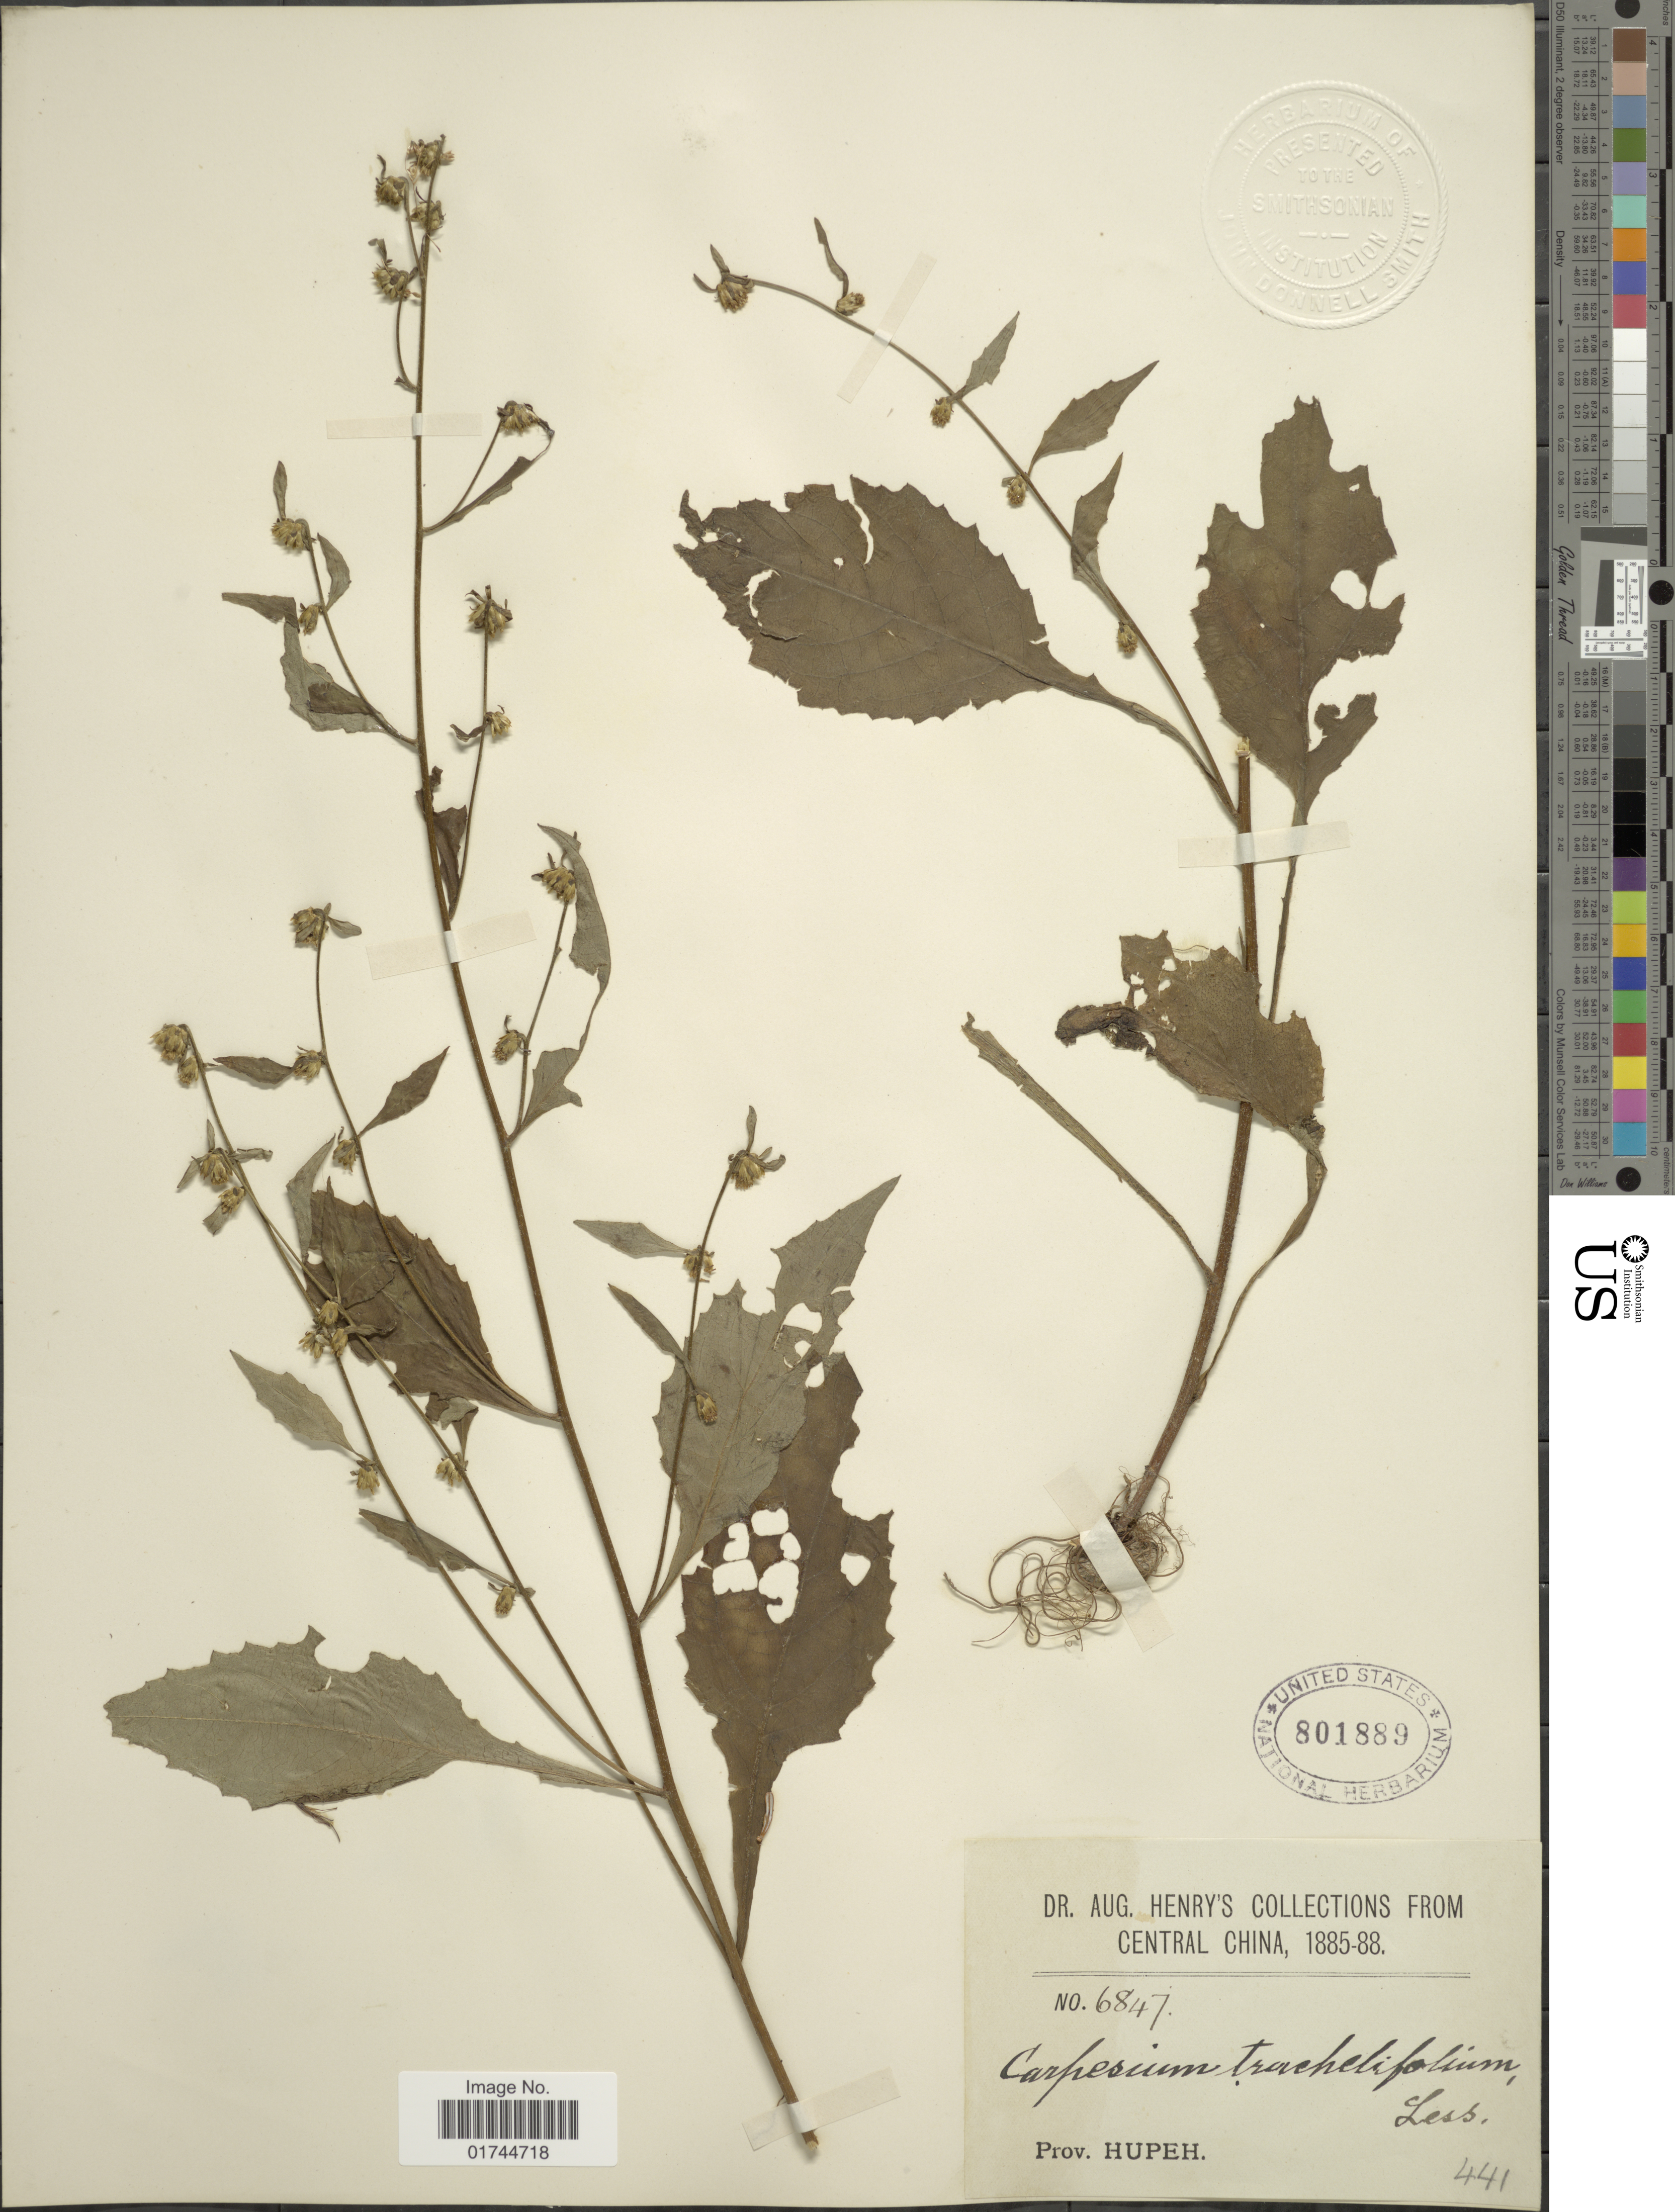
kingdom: Plantae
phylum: Tracheophyta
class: Magnoliopsida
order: Asterales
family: Asteraceae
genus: Carpesium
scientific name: Carpesium trachelifolium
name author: Less.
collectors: A. Henry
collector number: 6847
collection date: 1885/1888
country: China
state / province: Hubei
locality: Central China, Prov. Hupeh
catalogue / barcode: US 801889